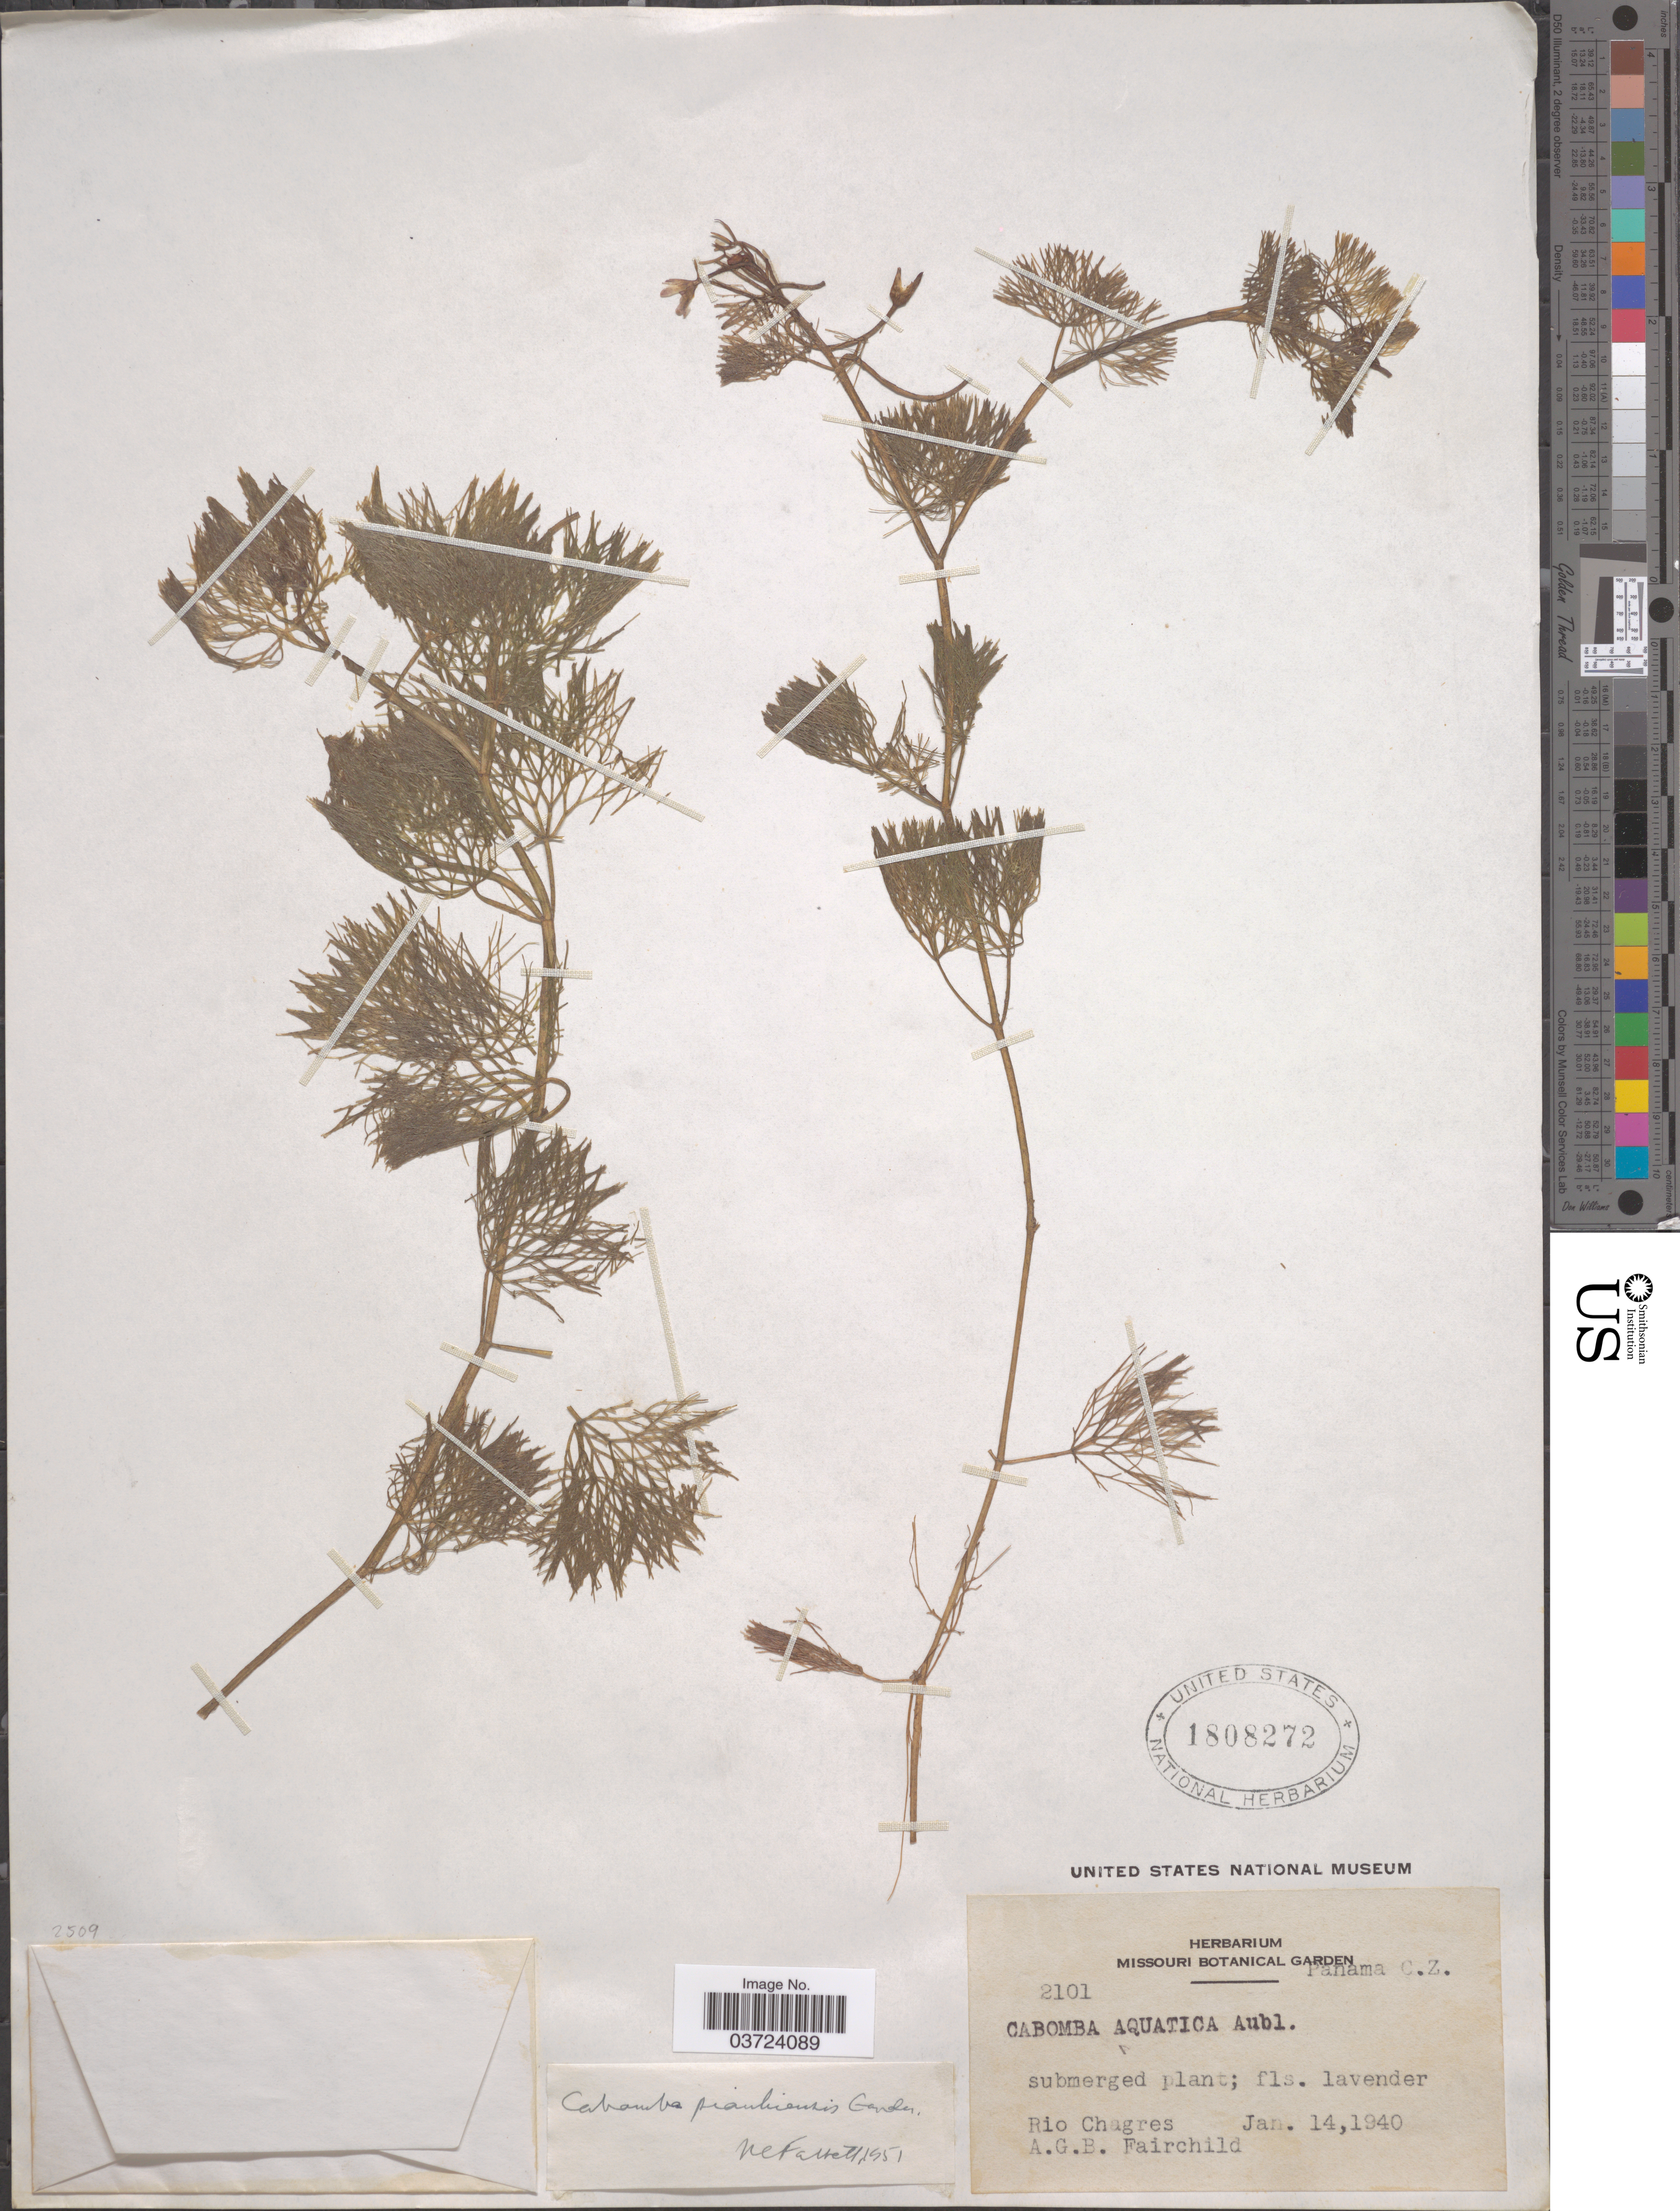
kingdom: Plantae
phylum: Tracheophyta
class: Magnoliopsida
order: Nymphaeales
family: Cabombaceae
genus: Cabomba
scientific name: Cabomba piauhyensis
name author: Gardner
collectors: A. Fairchild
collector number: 2101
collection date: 1940-01-14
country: Panama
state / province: Colón / Panamá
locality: Panama C.Z. Rio Chagres.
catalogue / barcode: US 1808272